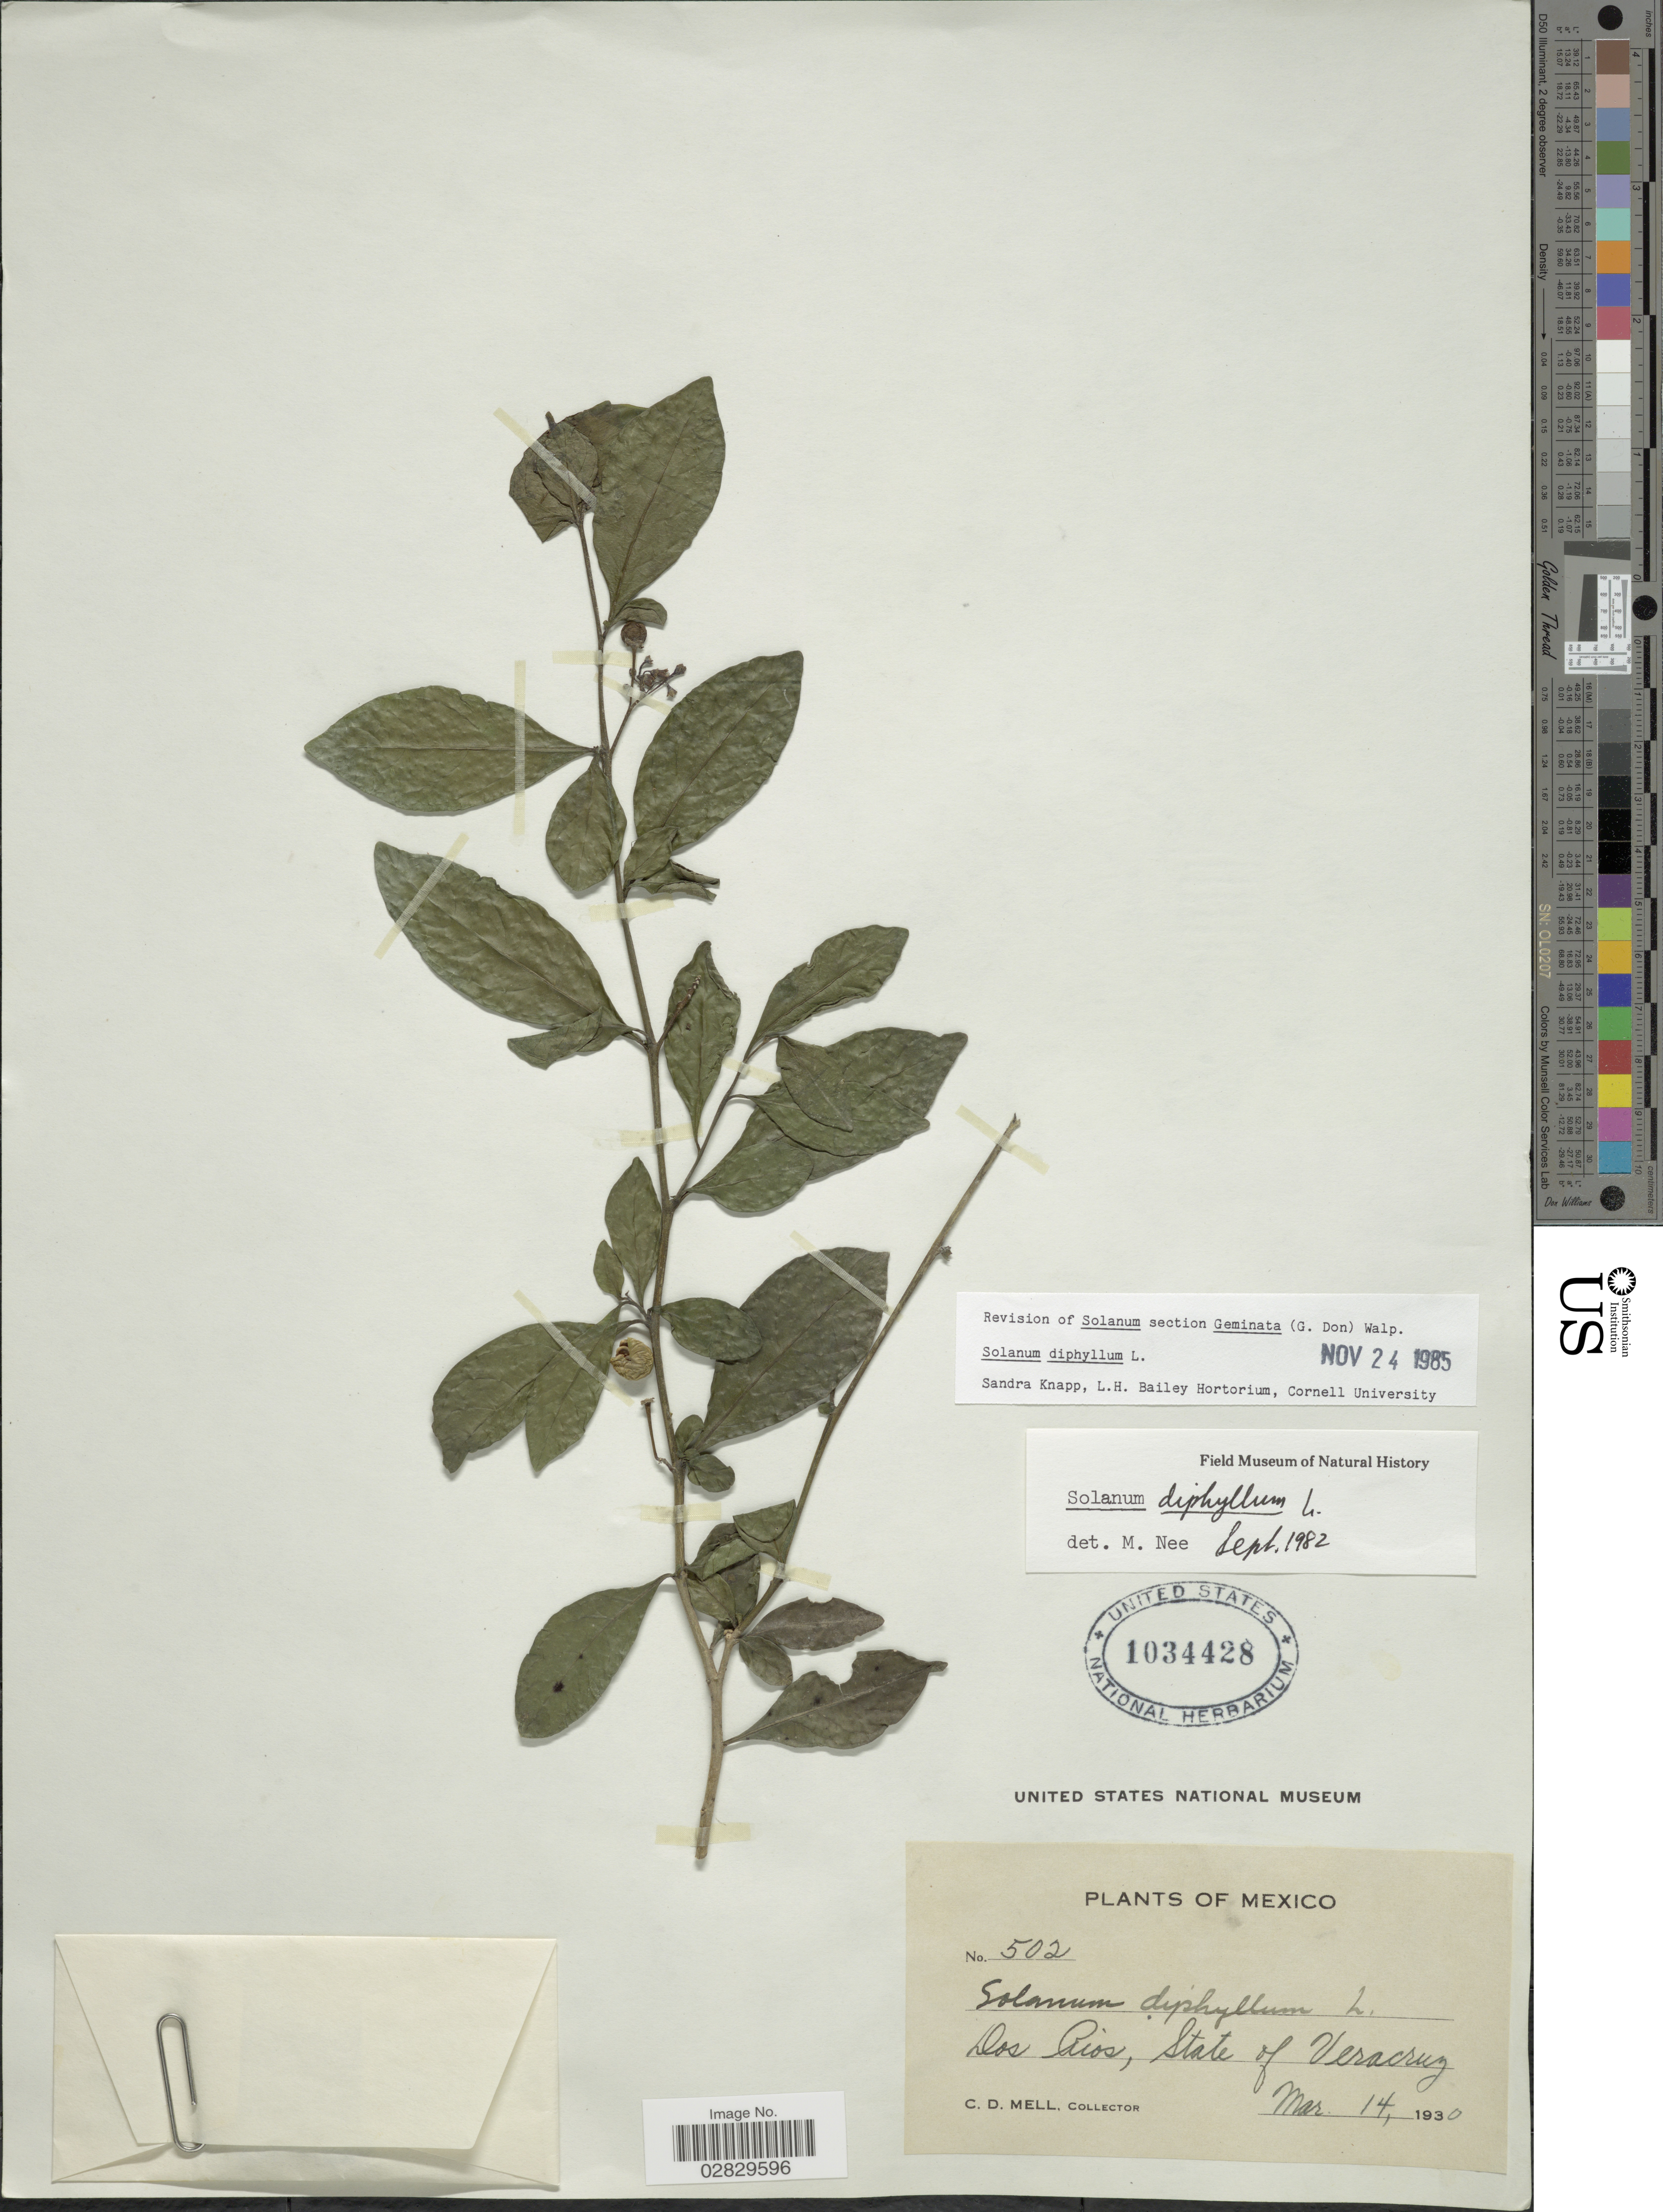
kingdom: Plantae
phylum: Tracheophyta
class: Magnoliopsida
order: Solanales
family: Solanaceae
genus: Solanum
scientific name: Solanum diphyllum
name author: L.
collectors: C. D. Mell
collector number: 502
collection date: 1930-03-14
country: Mexico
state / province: Veracruz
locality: Dos Rios, State of Veracruz.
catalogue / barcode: US 1034428